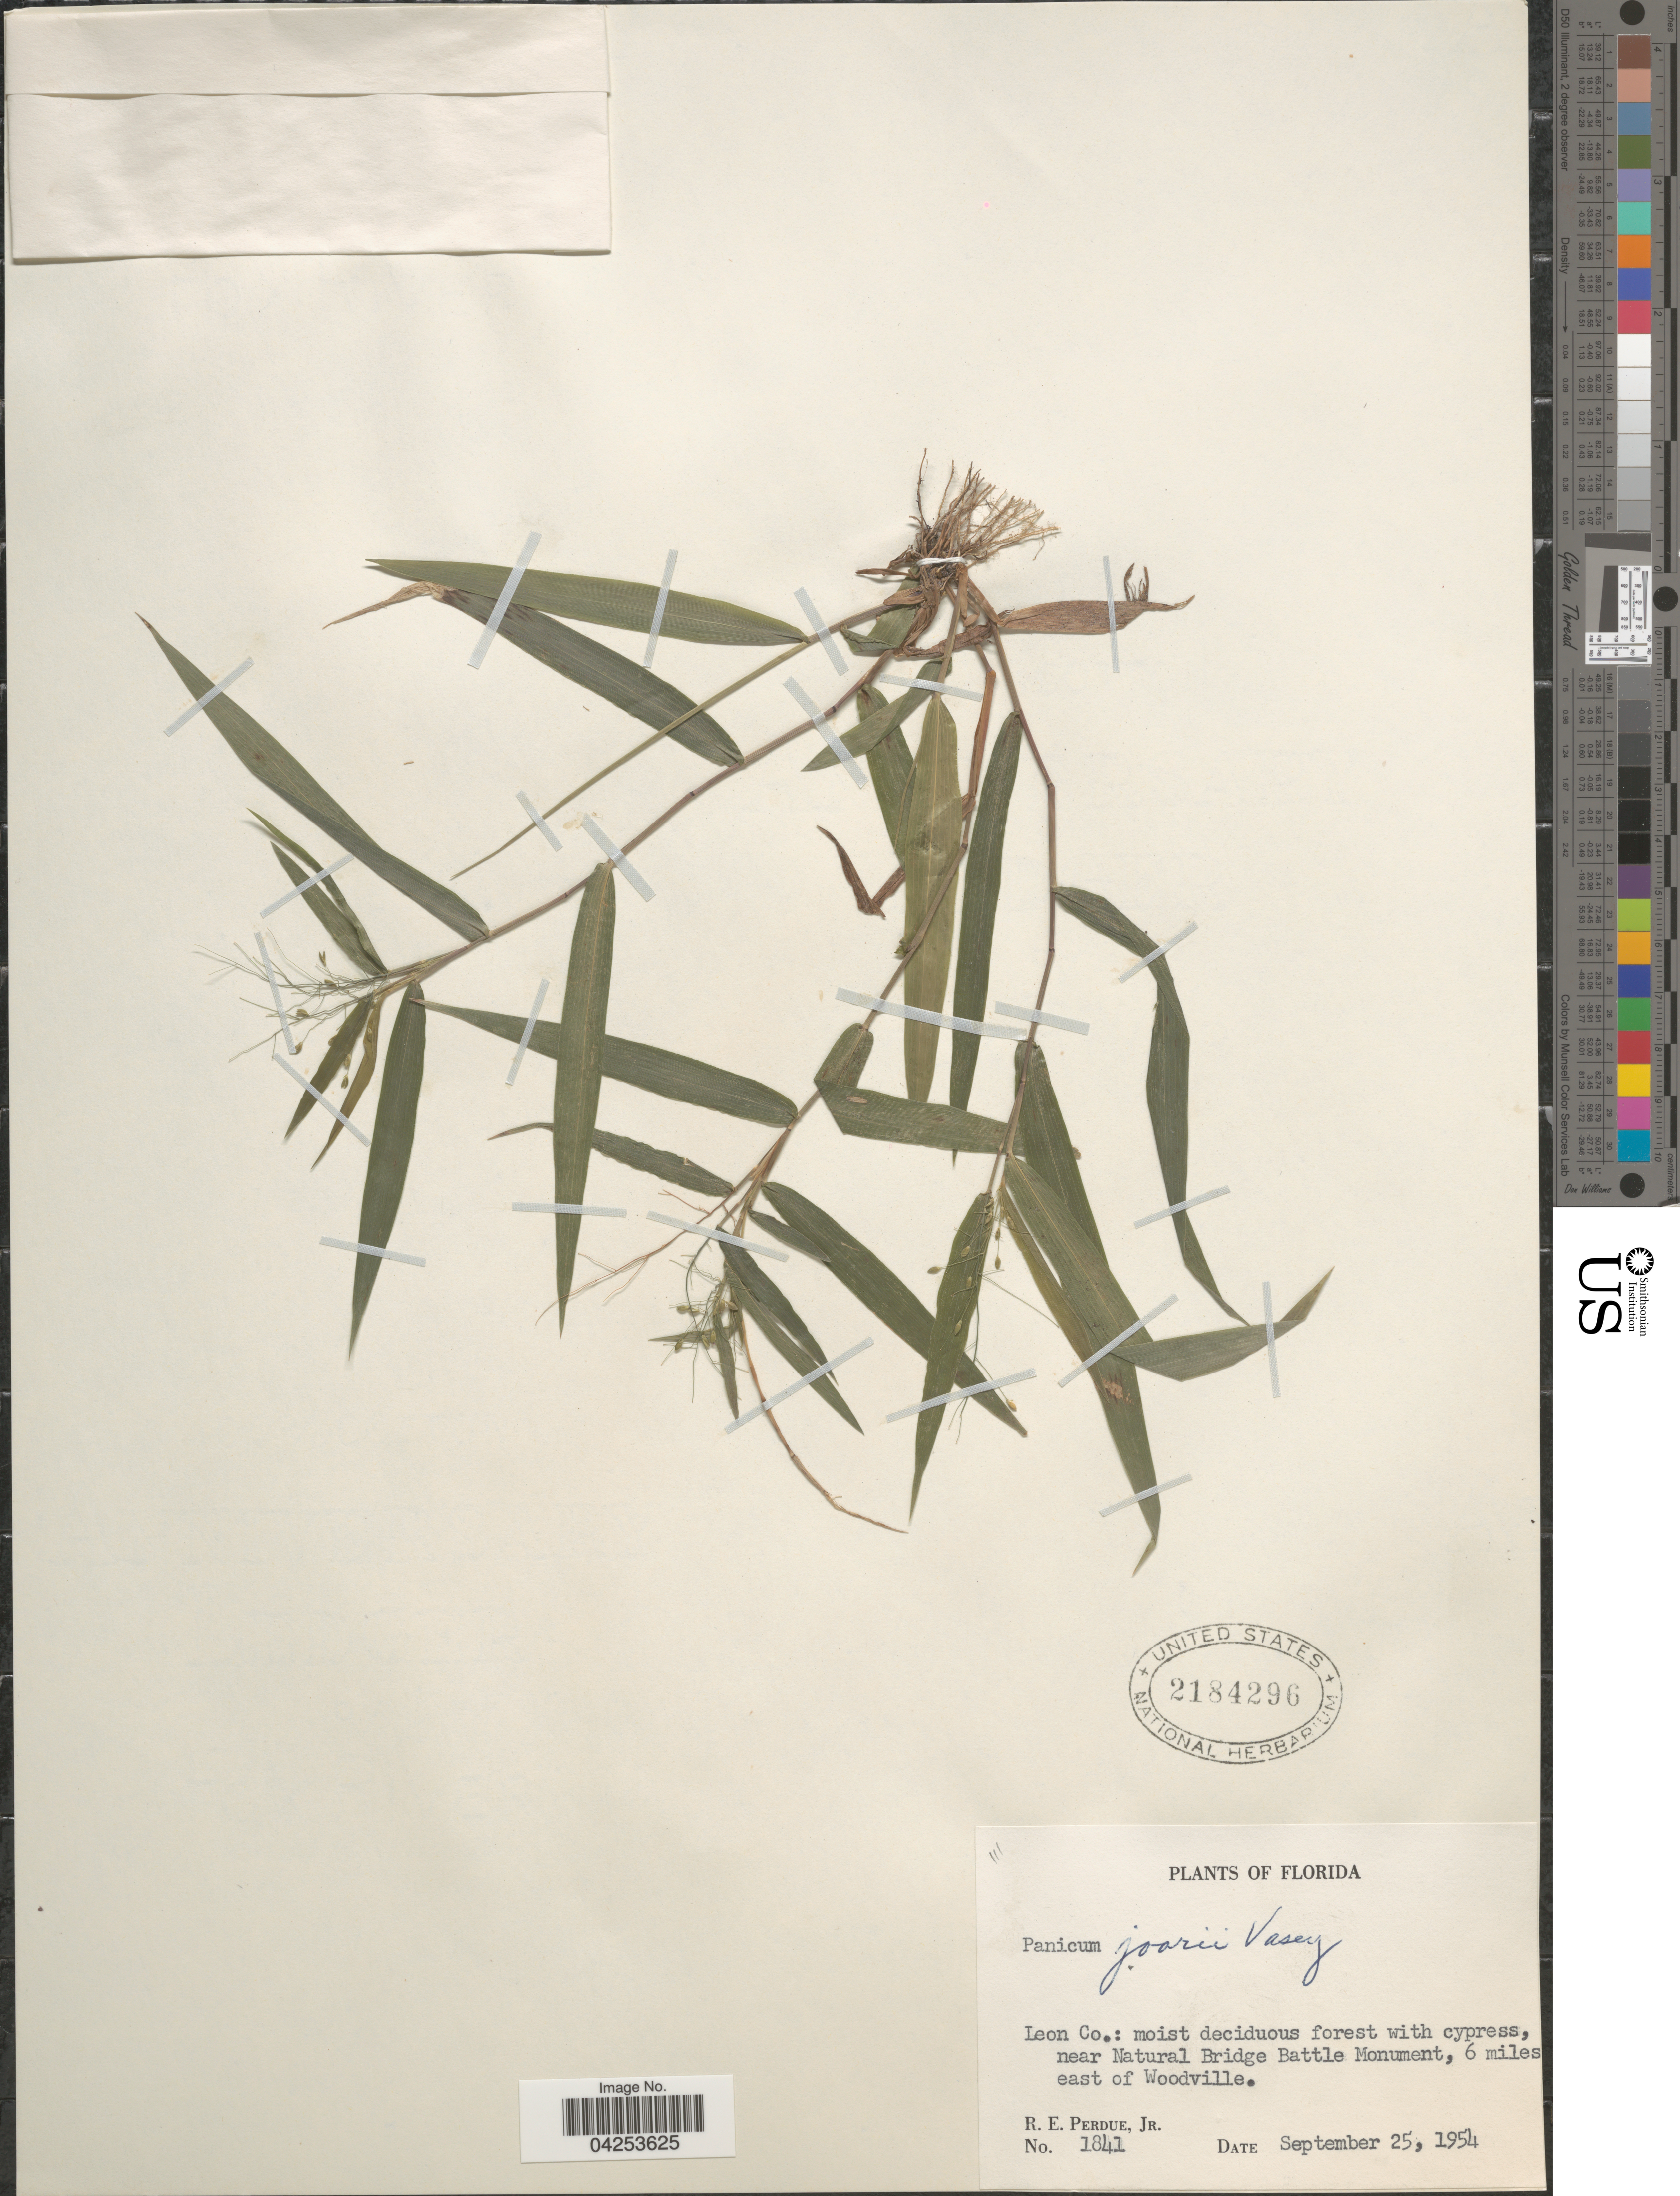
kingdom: Plantae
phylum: Tracheophyta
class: Liliopsida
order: Poales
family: Poaceae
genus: Dichanthelium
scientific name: Dichanthelium commutatum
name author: (Schult.) Gould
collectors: R. E. Perdue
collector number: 1841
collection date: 1954-09-25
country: United States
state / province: Florida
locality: Leon Co.: moist deciduous forest with cypress, near Natural Bridge Battle Monument, 6 miles east of Woodville.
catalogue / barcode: US 2184296